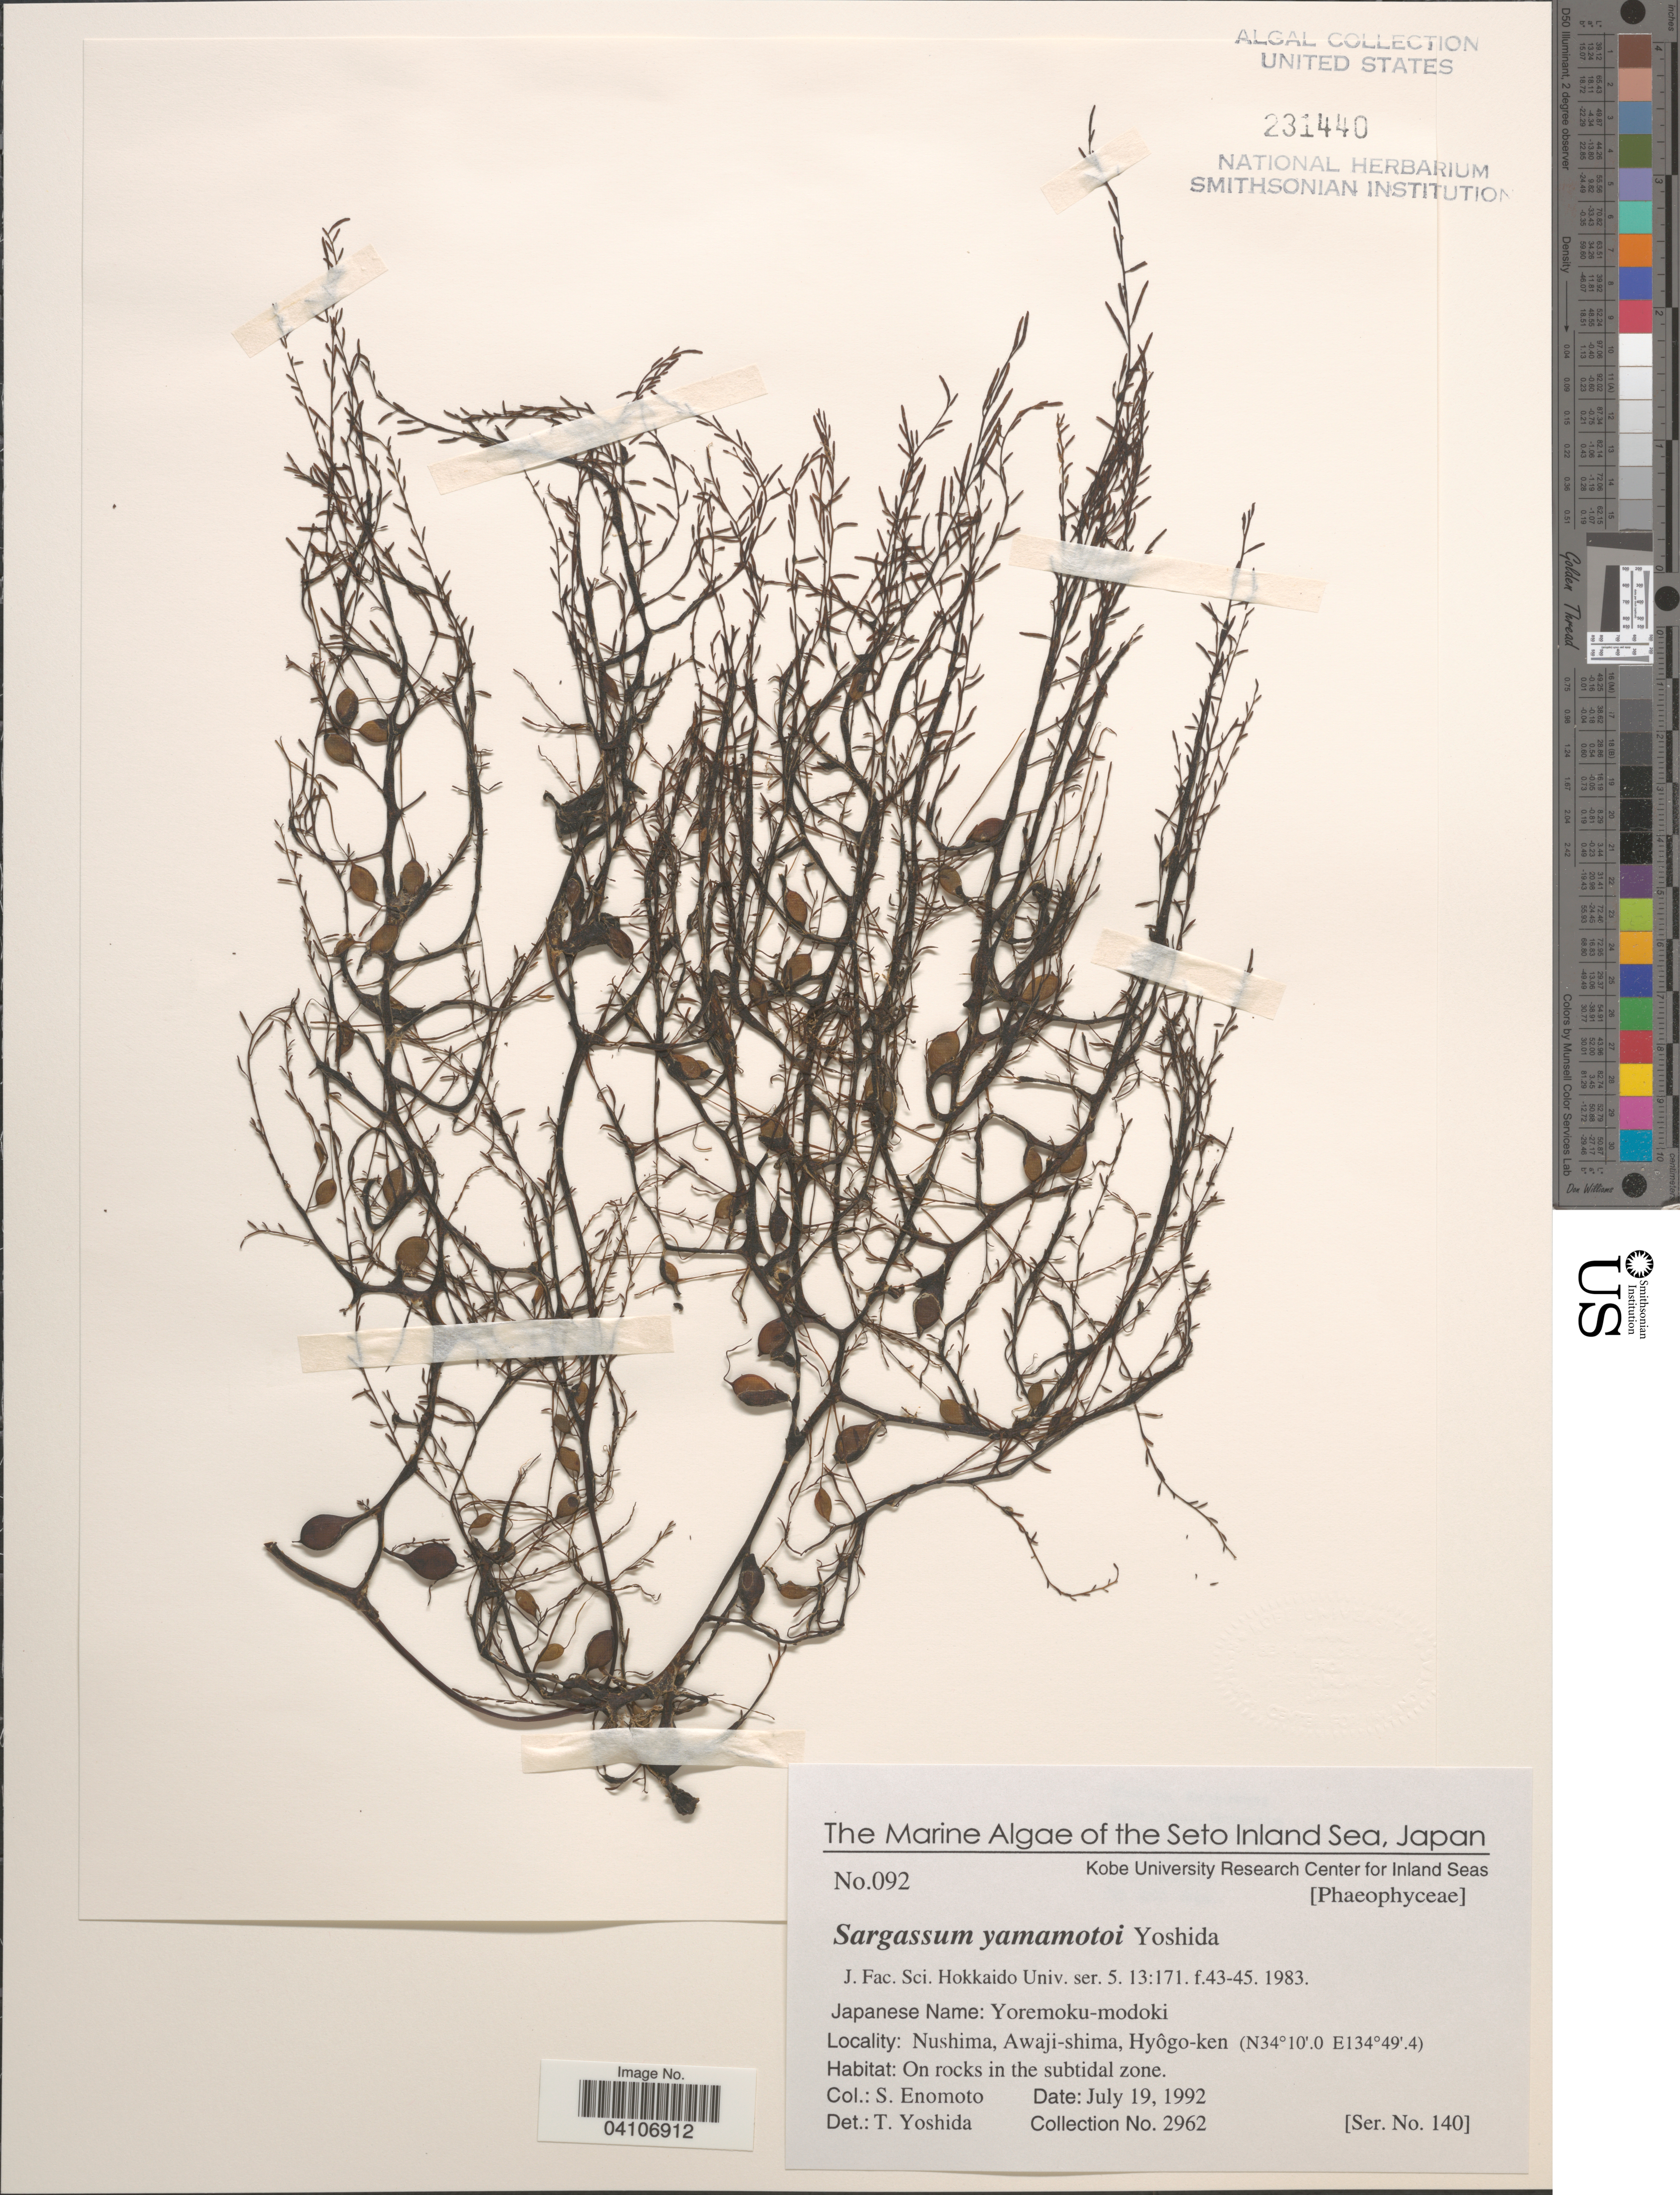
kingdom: Chromista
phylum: Ochrophyta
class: Phaeophyceae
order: Fucales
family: Sargassaceae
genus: Sargassum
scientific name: Sargassum yamamotoi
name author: Yoshida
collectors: S. Enomoto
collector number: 2962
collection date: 1992-07-19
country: Japan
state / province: Hyogo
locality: The Seto Inland Sea. Nushima, Awaji-shima, Hyôgo-ken. On rocks in the subtidal zone.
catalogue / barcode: US 231440